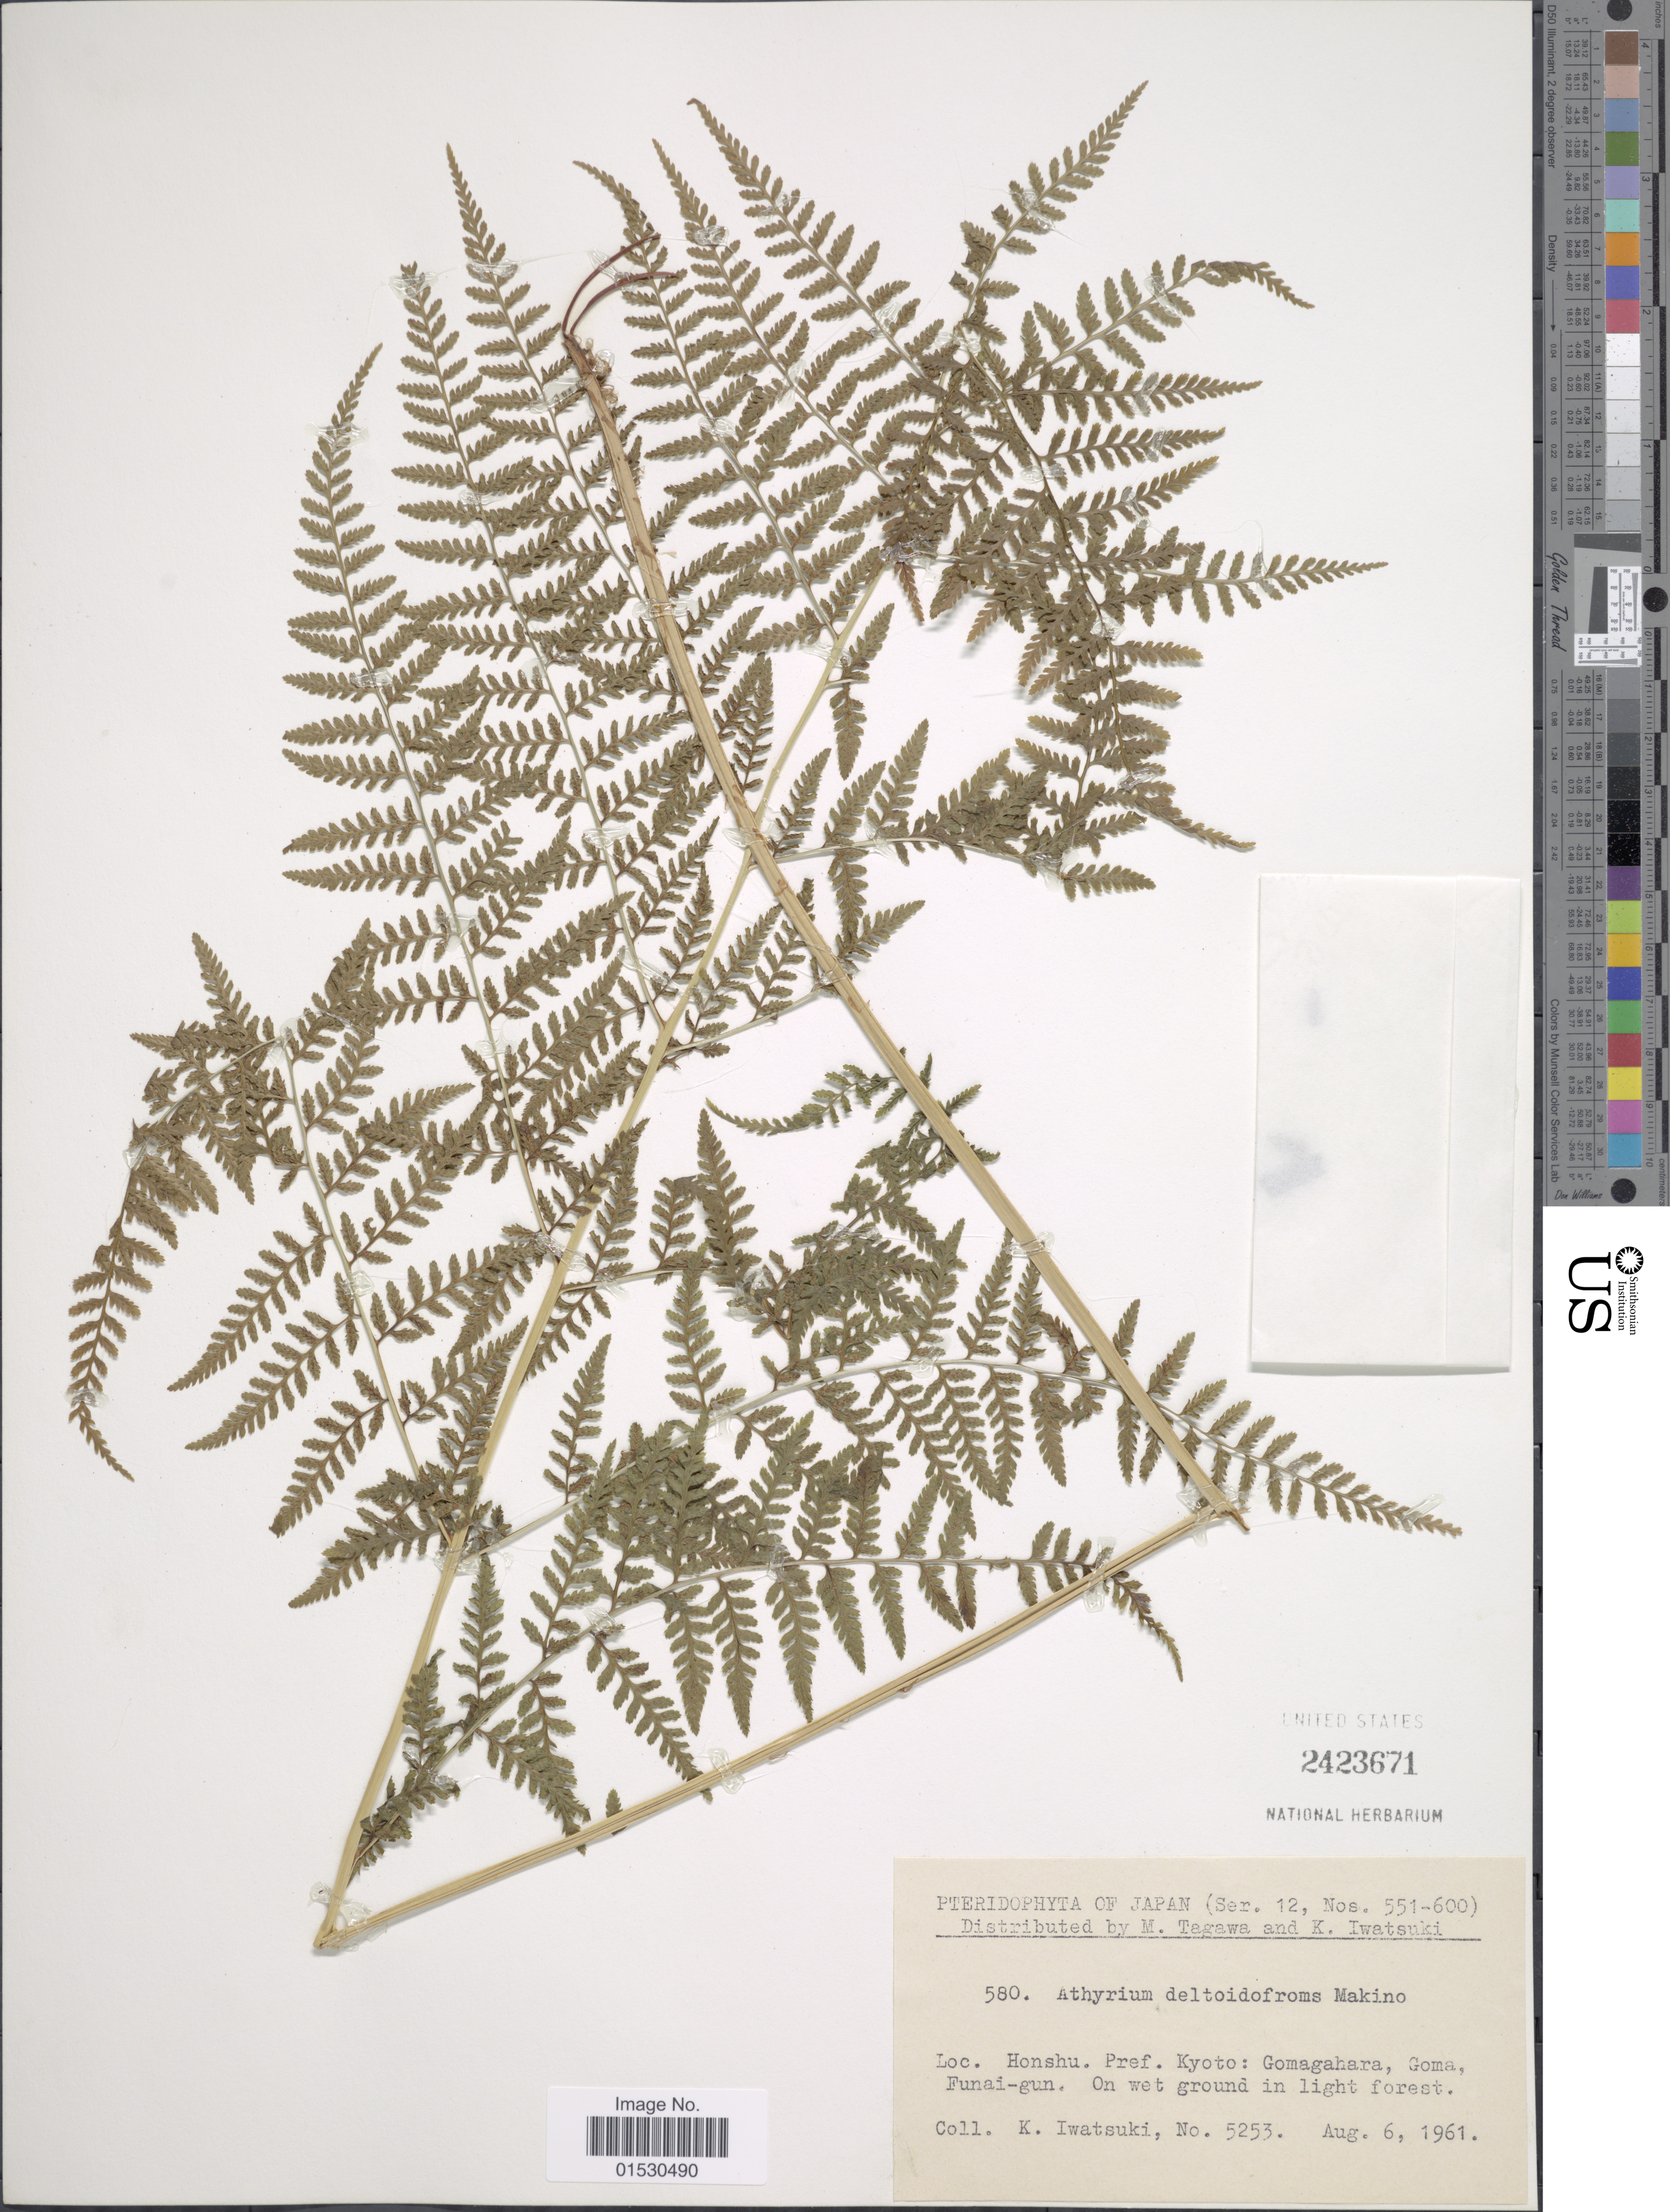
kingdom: Plantae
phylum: Tracheophyta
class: Polypodiopsida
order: Polypodiales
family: Athyriaceae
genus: Athyrium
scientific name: Athyrium deltoidofrons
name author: Makino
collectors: K. Iwatsuki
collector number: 5253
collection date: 1961-08-06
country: Japan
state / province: Kyoto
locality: Honshu: Gomagahara, Goma, Funai-gun. On wet ground in light forest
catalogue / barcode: US 2423671